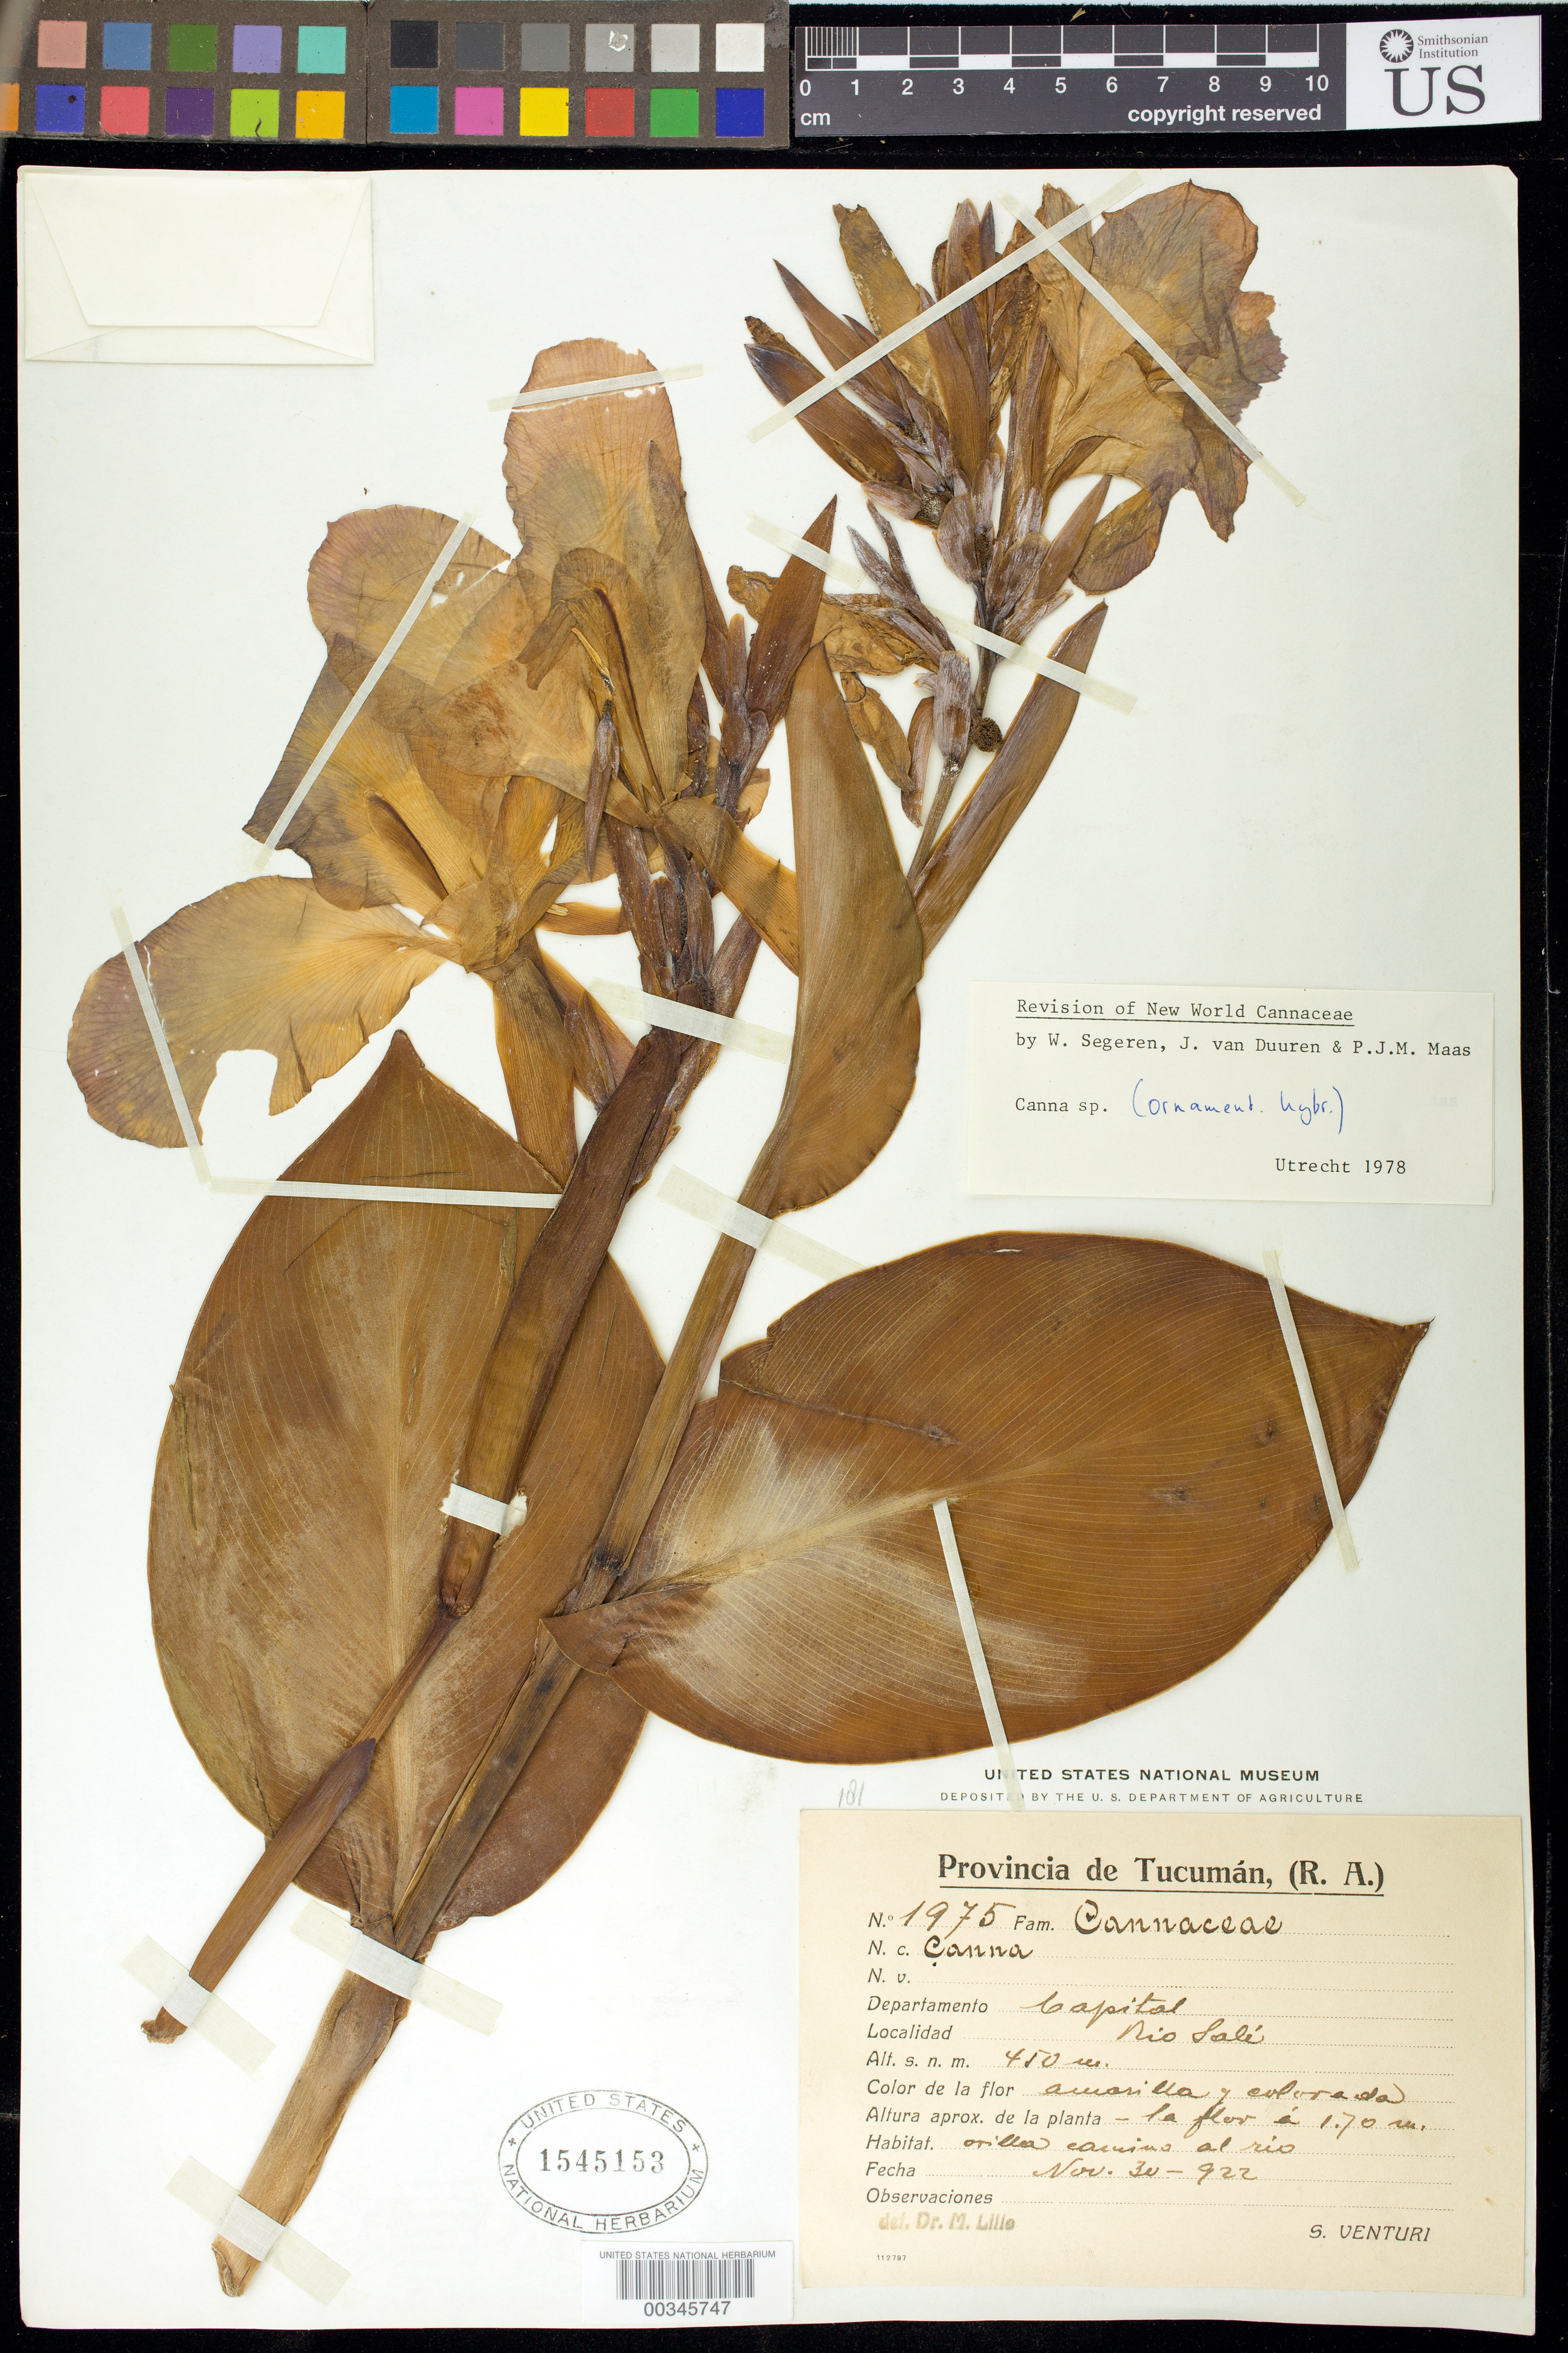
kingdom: Plantae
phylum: Tracheophyta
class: Liliopsida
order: Zingiberales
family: Cannaceae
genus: Canna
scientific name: Canna sp.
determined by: Segeren, W.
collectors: S. Venturi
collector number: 1975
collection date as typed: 30 Nov 1922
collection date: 1922-11-30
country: Argentina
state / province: Tucumán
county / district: Capital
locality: Rio Sali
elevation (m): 450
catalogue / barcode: US 1545153